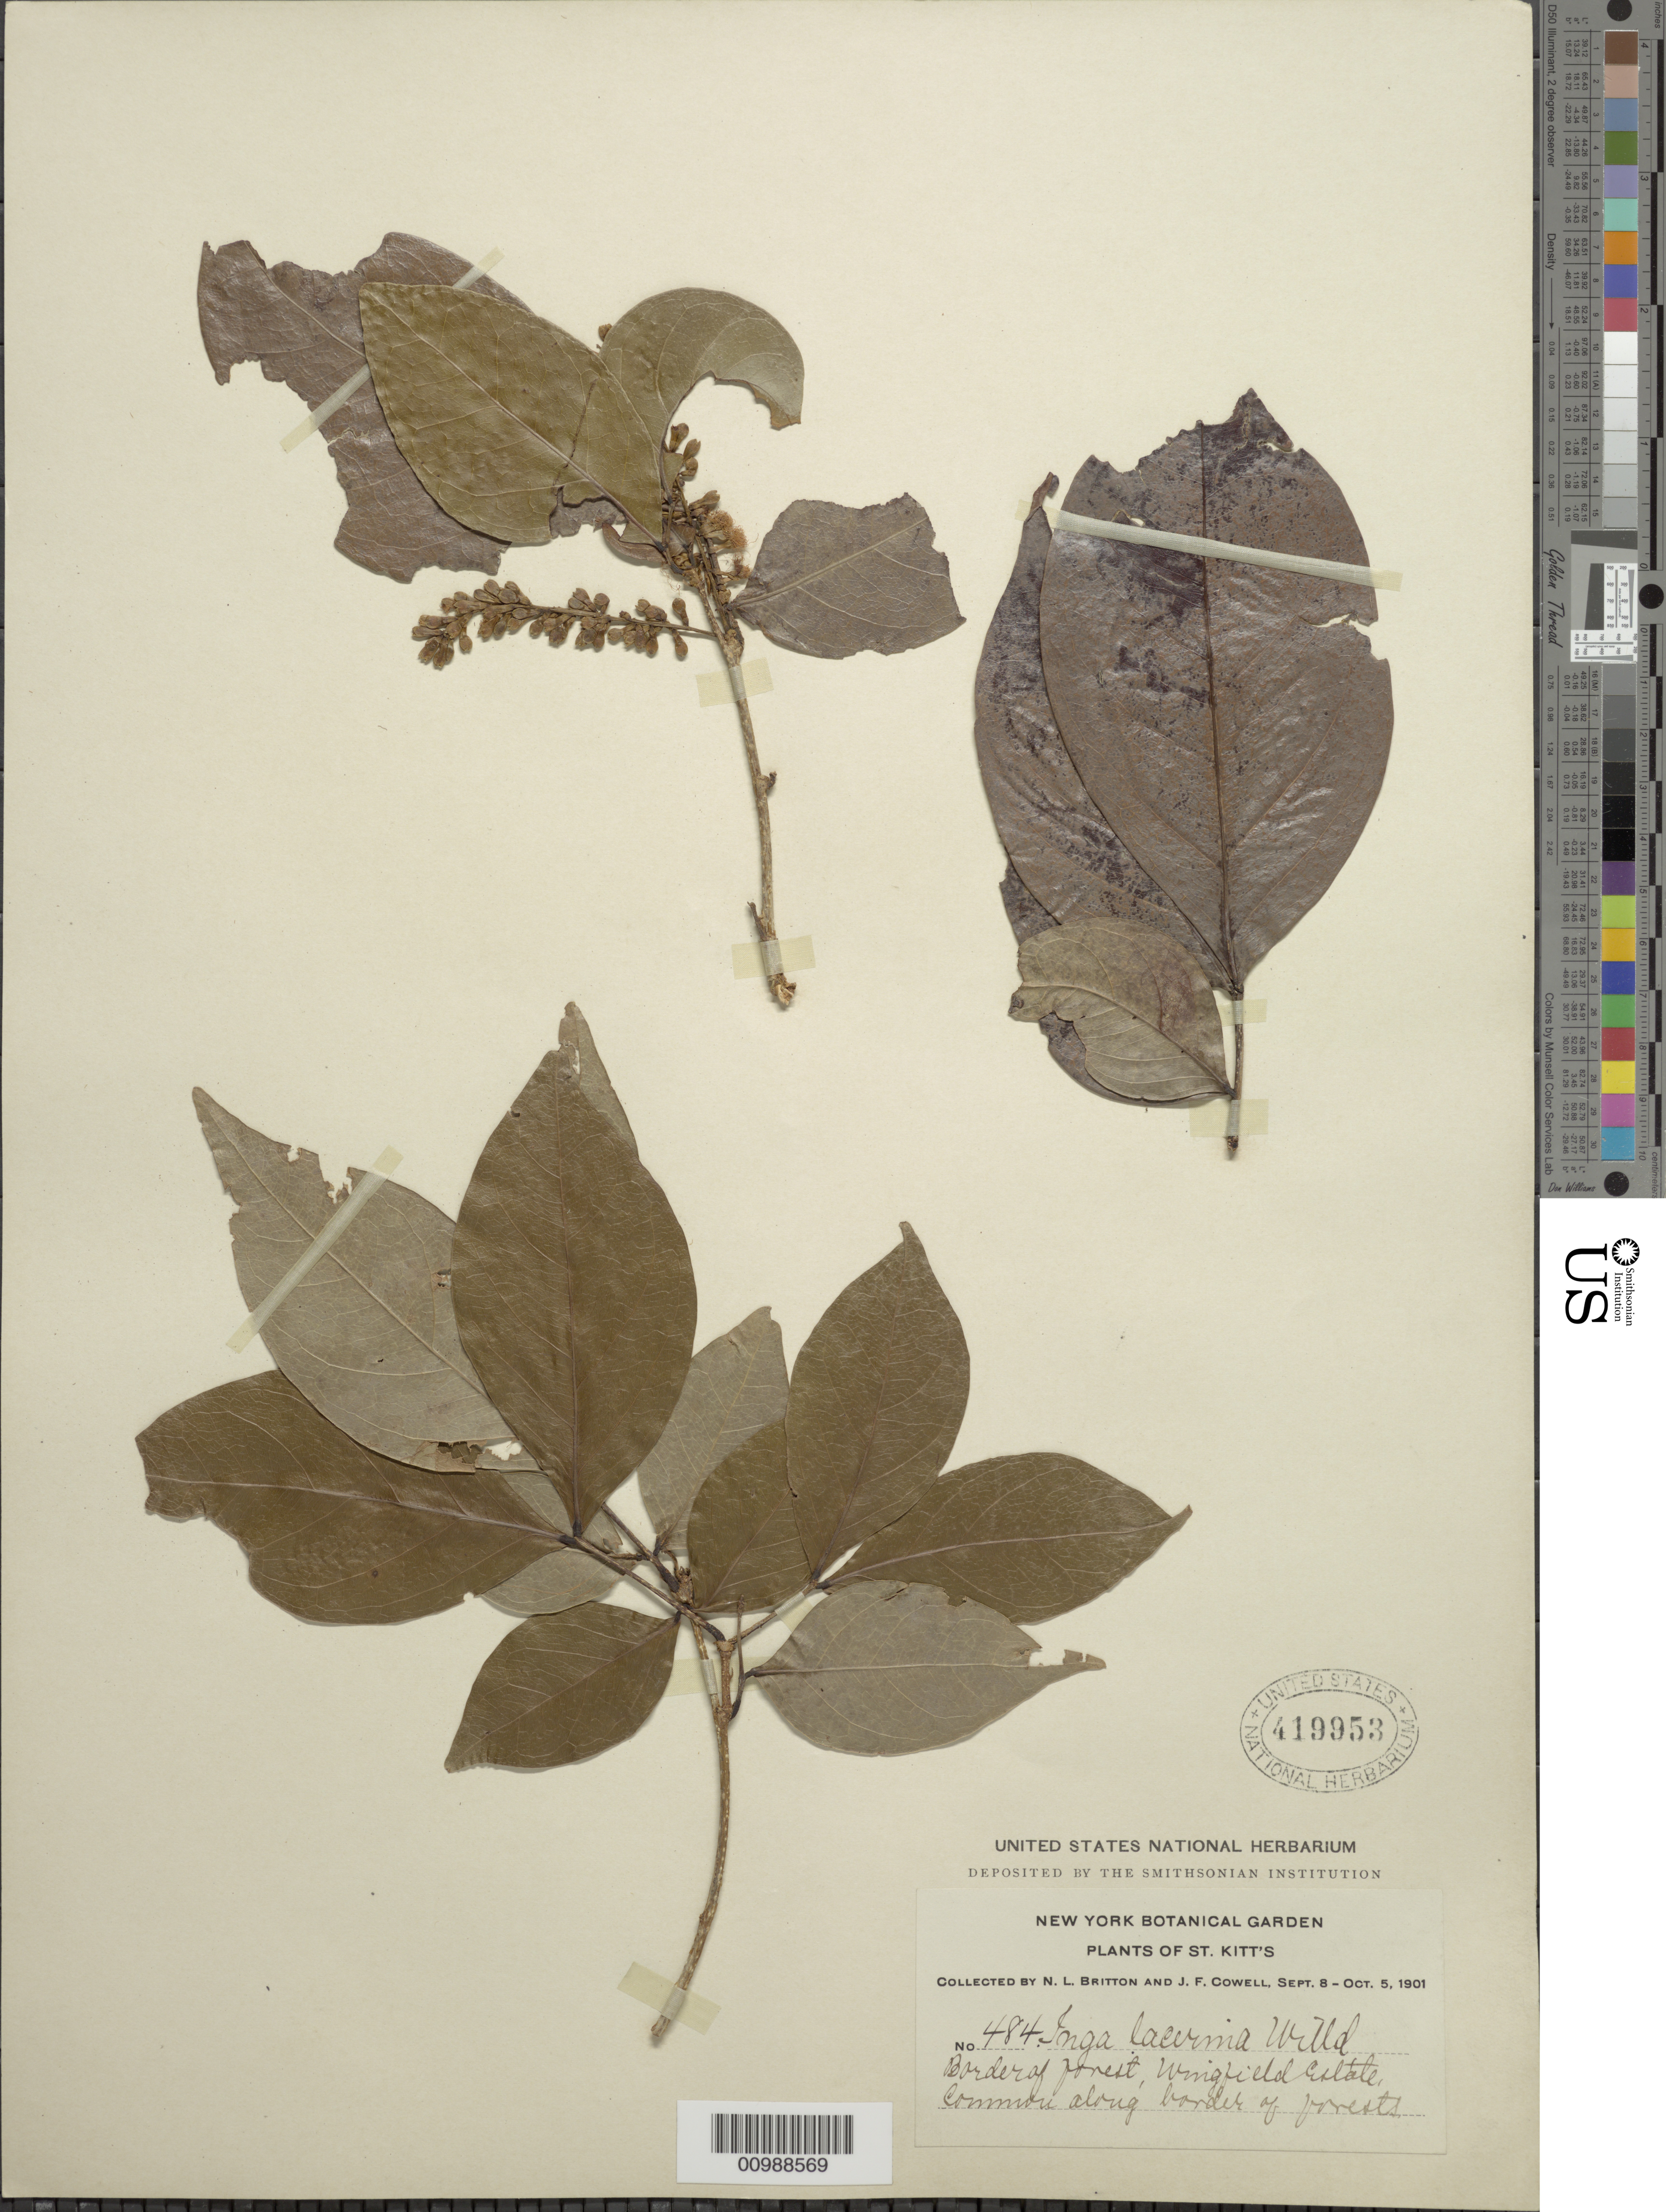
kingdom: Plantae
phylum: Tracheophyta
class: Magnoliopsida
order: Fabales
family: Fabaceae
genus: Inga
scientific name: Inga laurina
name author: (Sw.) Willd.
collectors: N. Britton & J. F. Cowell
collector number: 484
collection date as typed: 08 Sep 1901 to05 Oct 1901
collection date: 1901-09-08/1901-10-05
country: St. Christopher-Nevis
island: St. Christopher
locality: Border of forest, Wingfield Estate.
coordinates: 0 N, 0 E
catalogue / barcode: US 419953